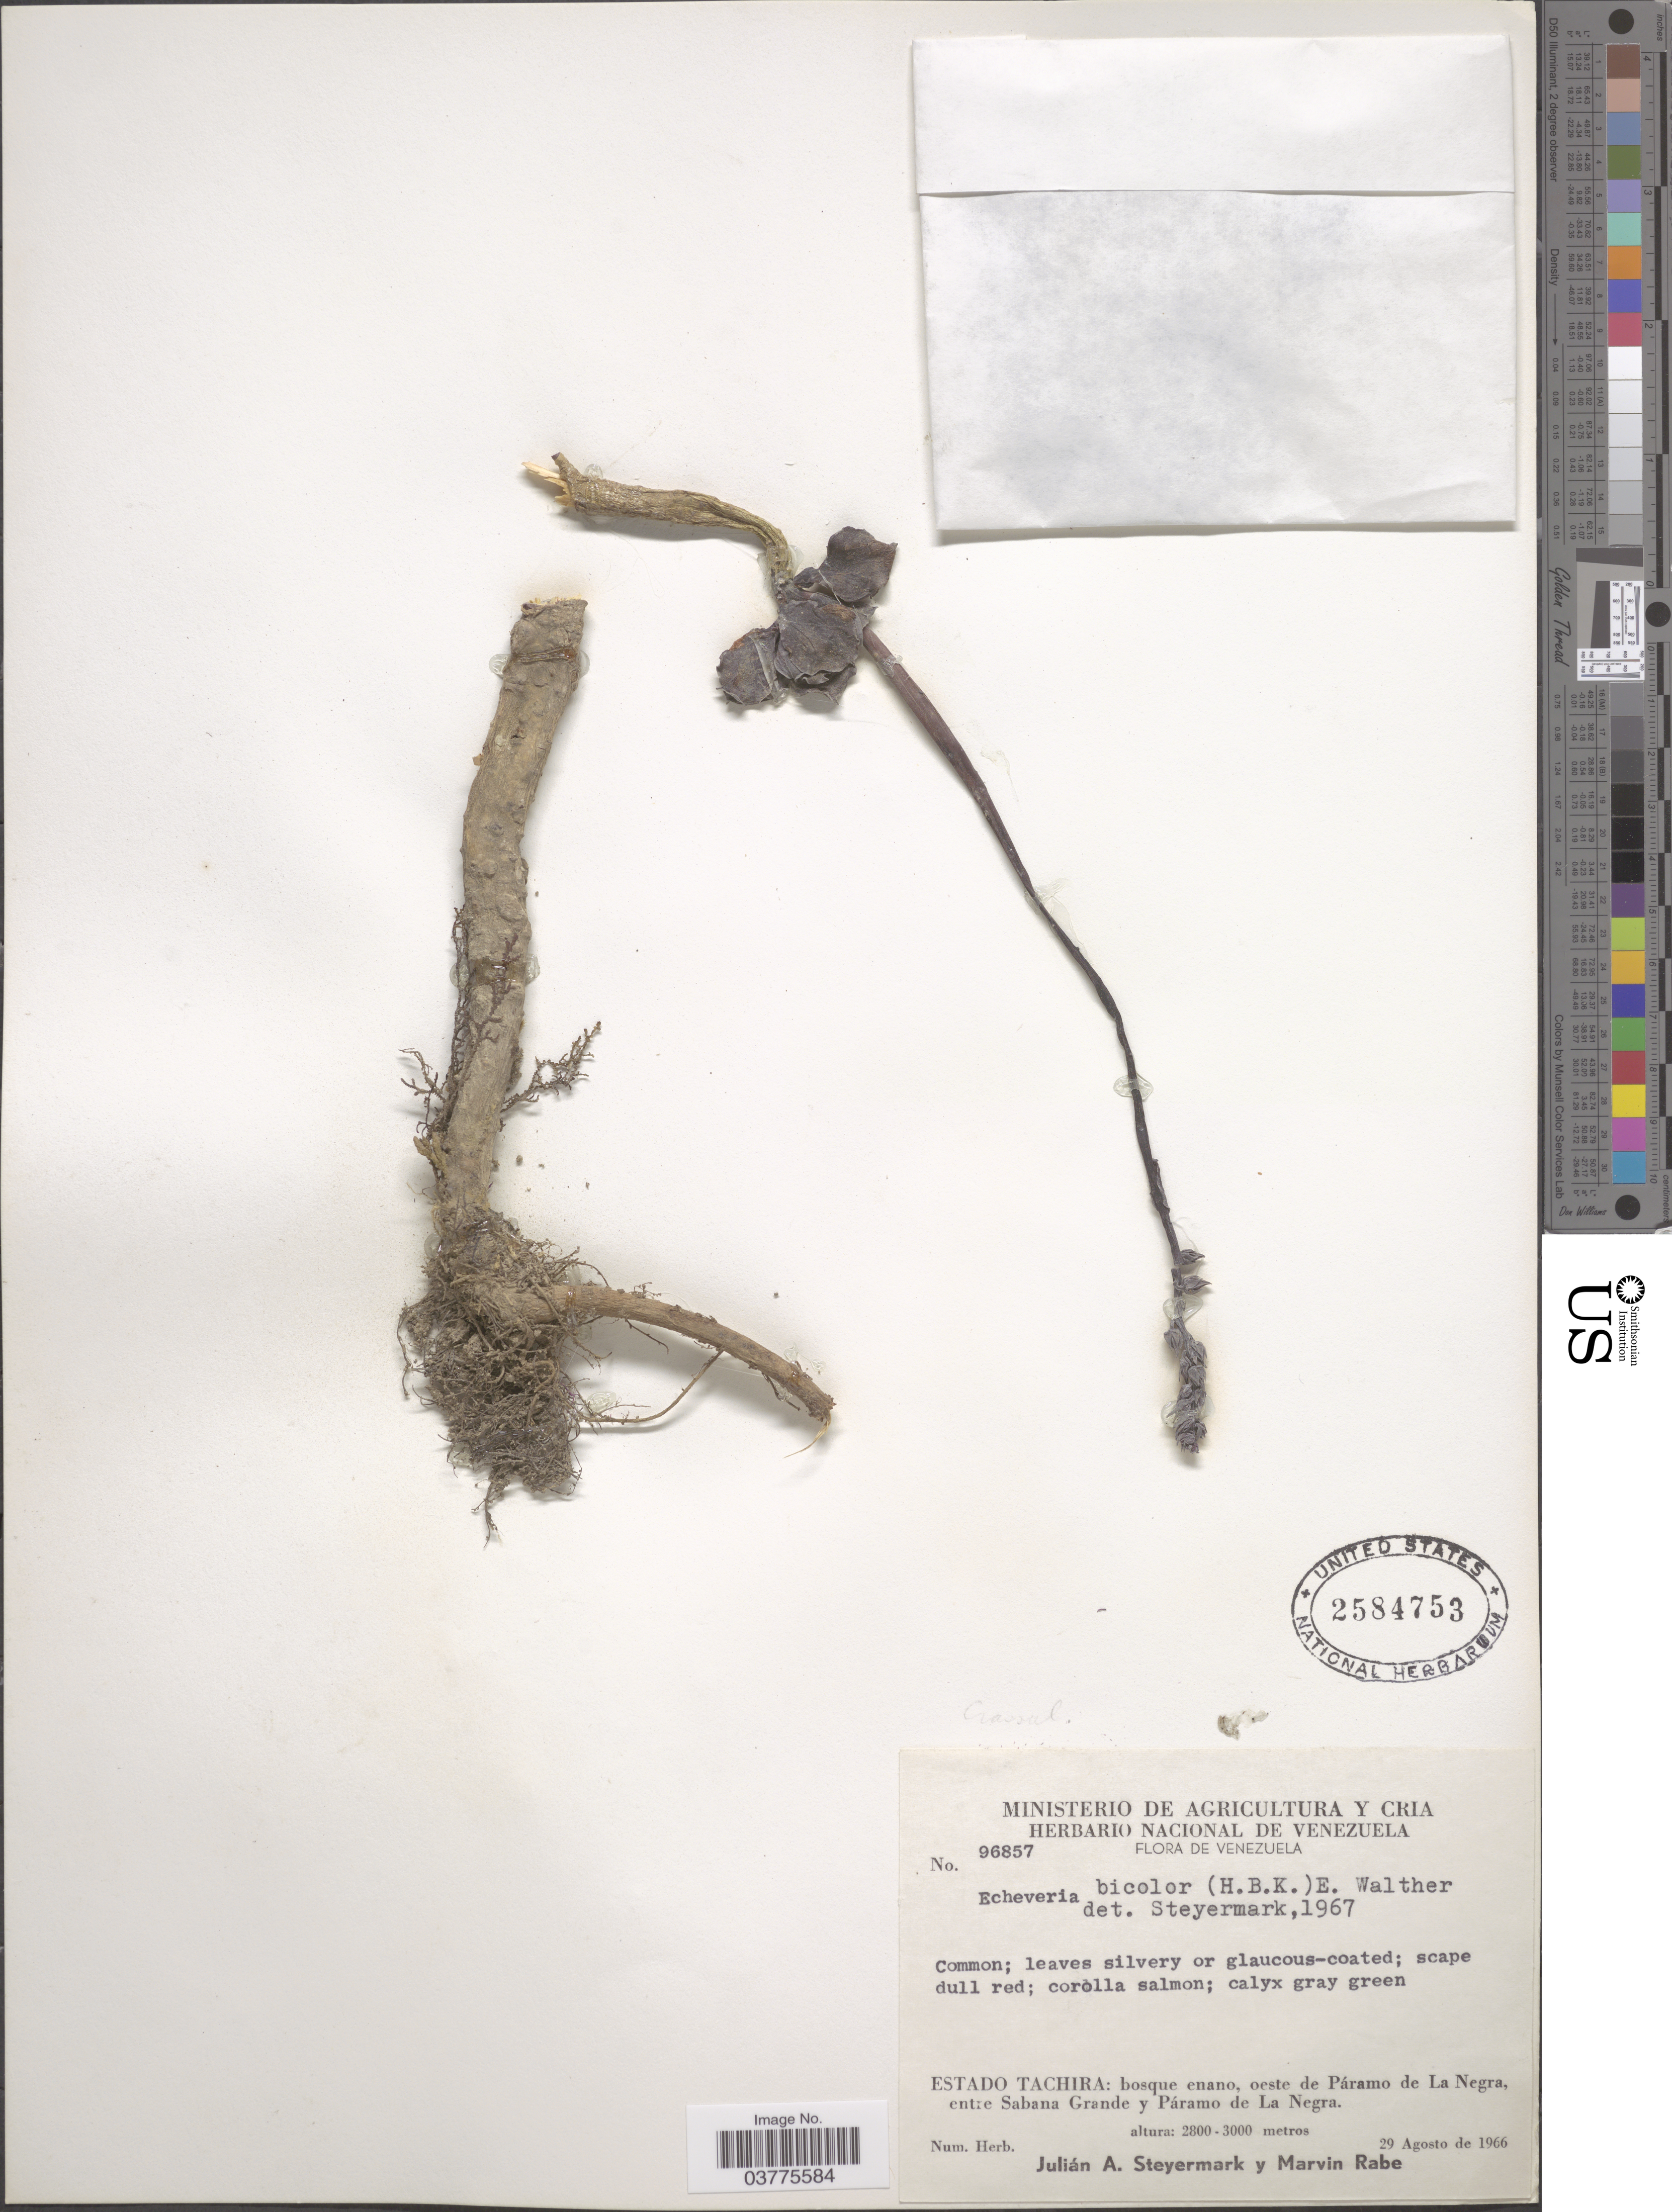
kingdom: Plantae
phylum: Tracheophyta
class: Magnoliopsida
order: Saxifragales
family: Crassulaceae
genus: Echeveria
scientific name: Echeveria bicolor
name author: (Kunth) E. Walther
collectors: J. Steyermark & M. Rabe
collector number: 96857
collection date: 1966-08-29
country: Venezuela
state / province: Tachira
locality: Estado Tachira: bosque enano, oeste de Páramo de La Negra, entre Sabana Grande y Páramo de La Negra.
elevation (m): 2800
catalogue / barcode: US 2584753